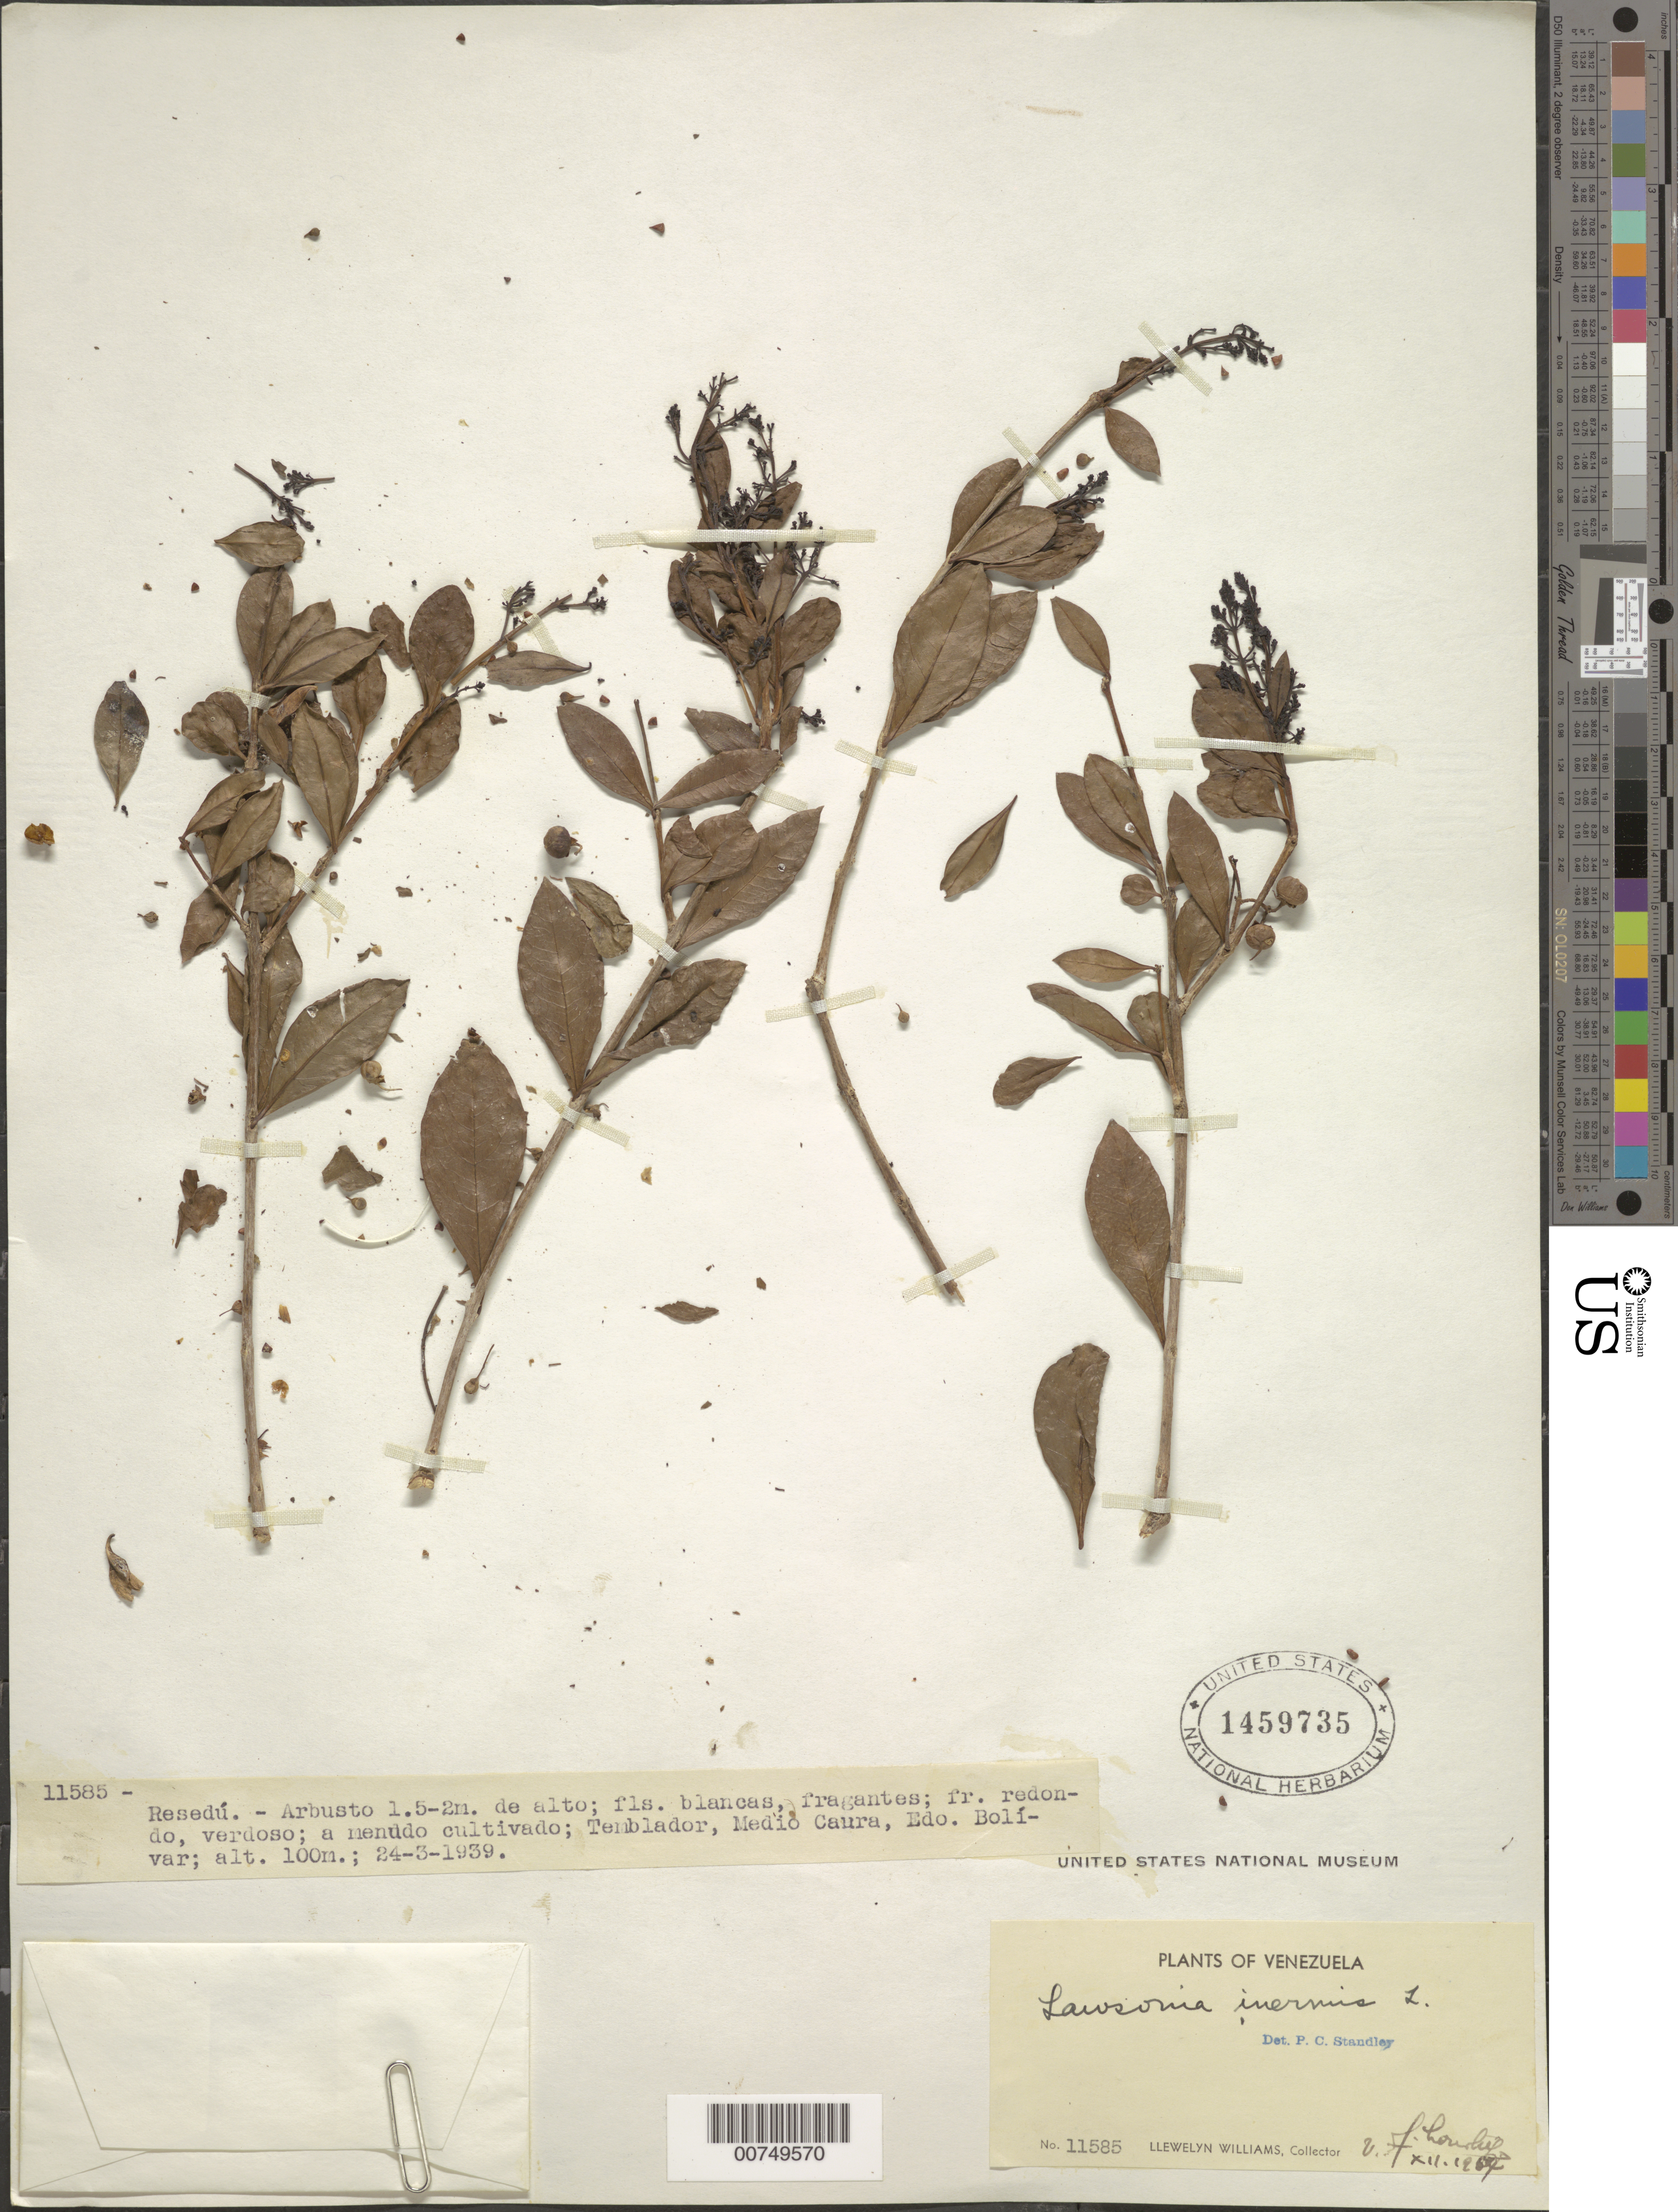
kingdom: Plantae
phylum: Tracheophyta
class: Magnoliopsida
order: Myrtales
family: Lythraceae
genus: Lawsonia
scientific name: Lawsonia inermis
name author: L.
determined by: Lourteig, A.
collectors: Ll. Williams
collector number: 11585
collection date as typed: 24-Mar-39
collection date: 1939-03-24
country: Venezuela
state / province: Bolívar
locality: Temblador, Medio Caura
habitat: A menudo cultivado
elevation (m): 100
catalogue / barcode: US 1459735